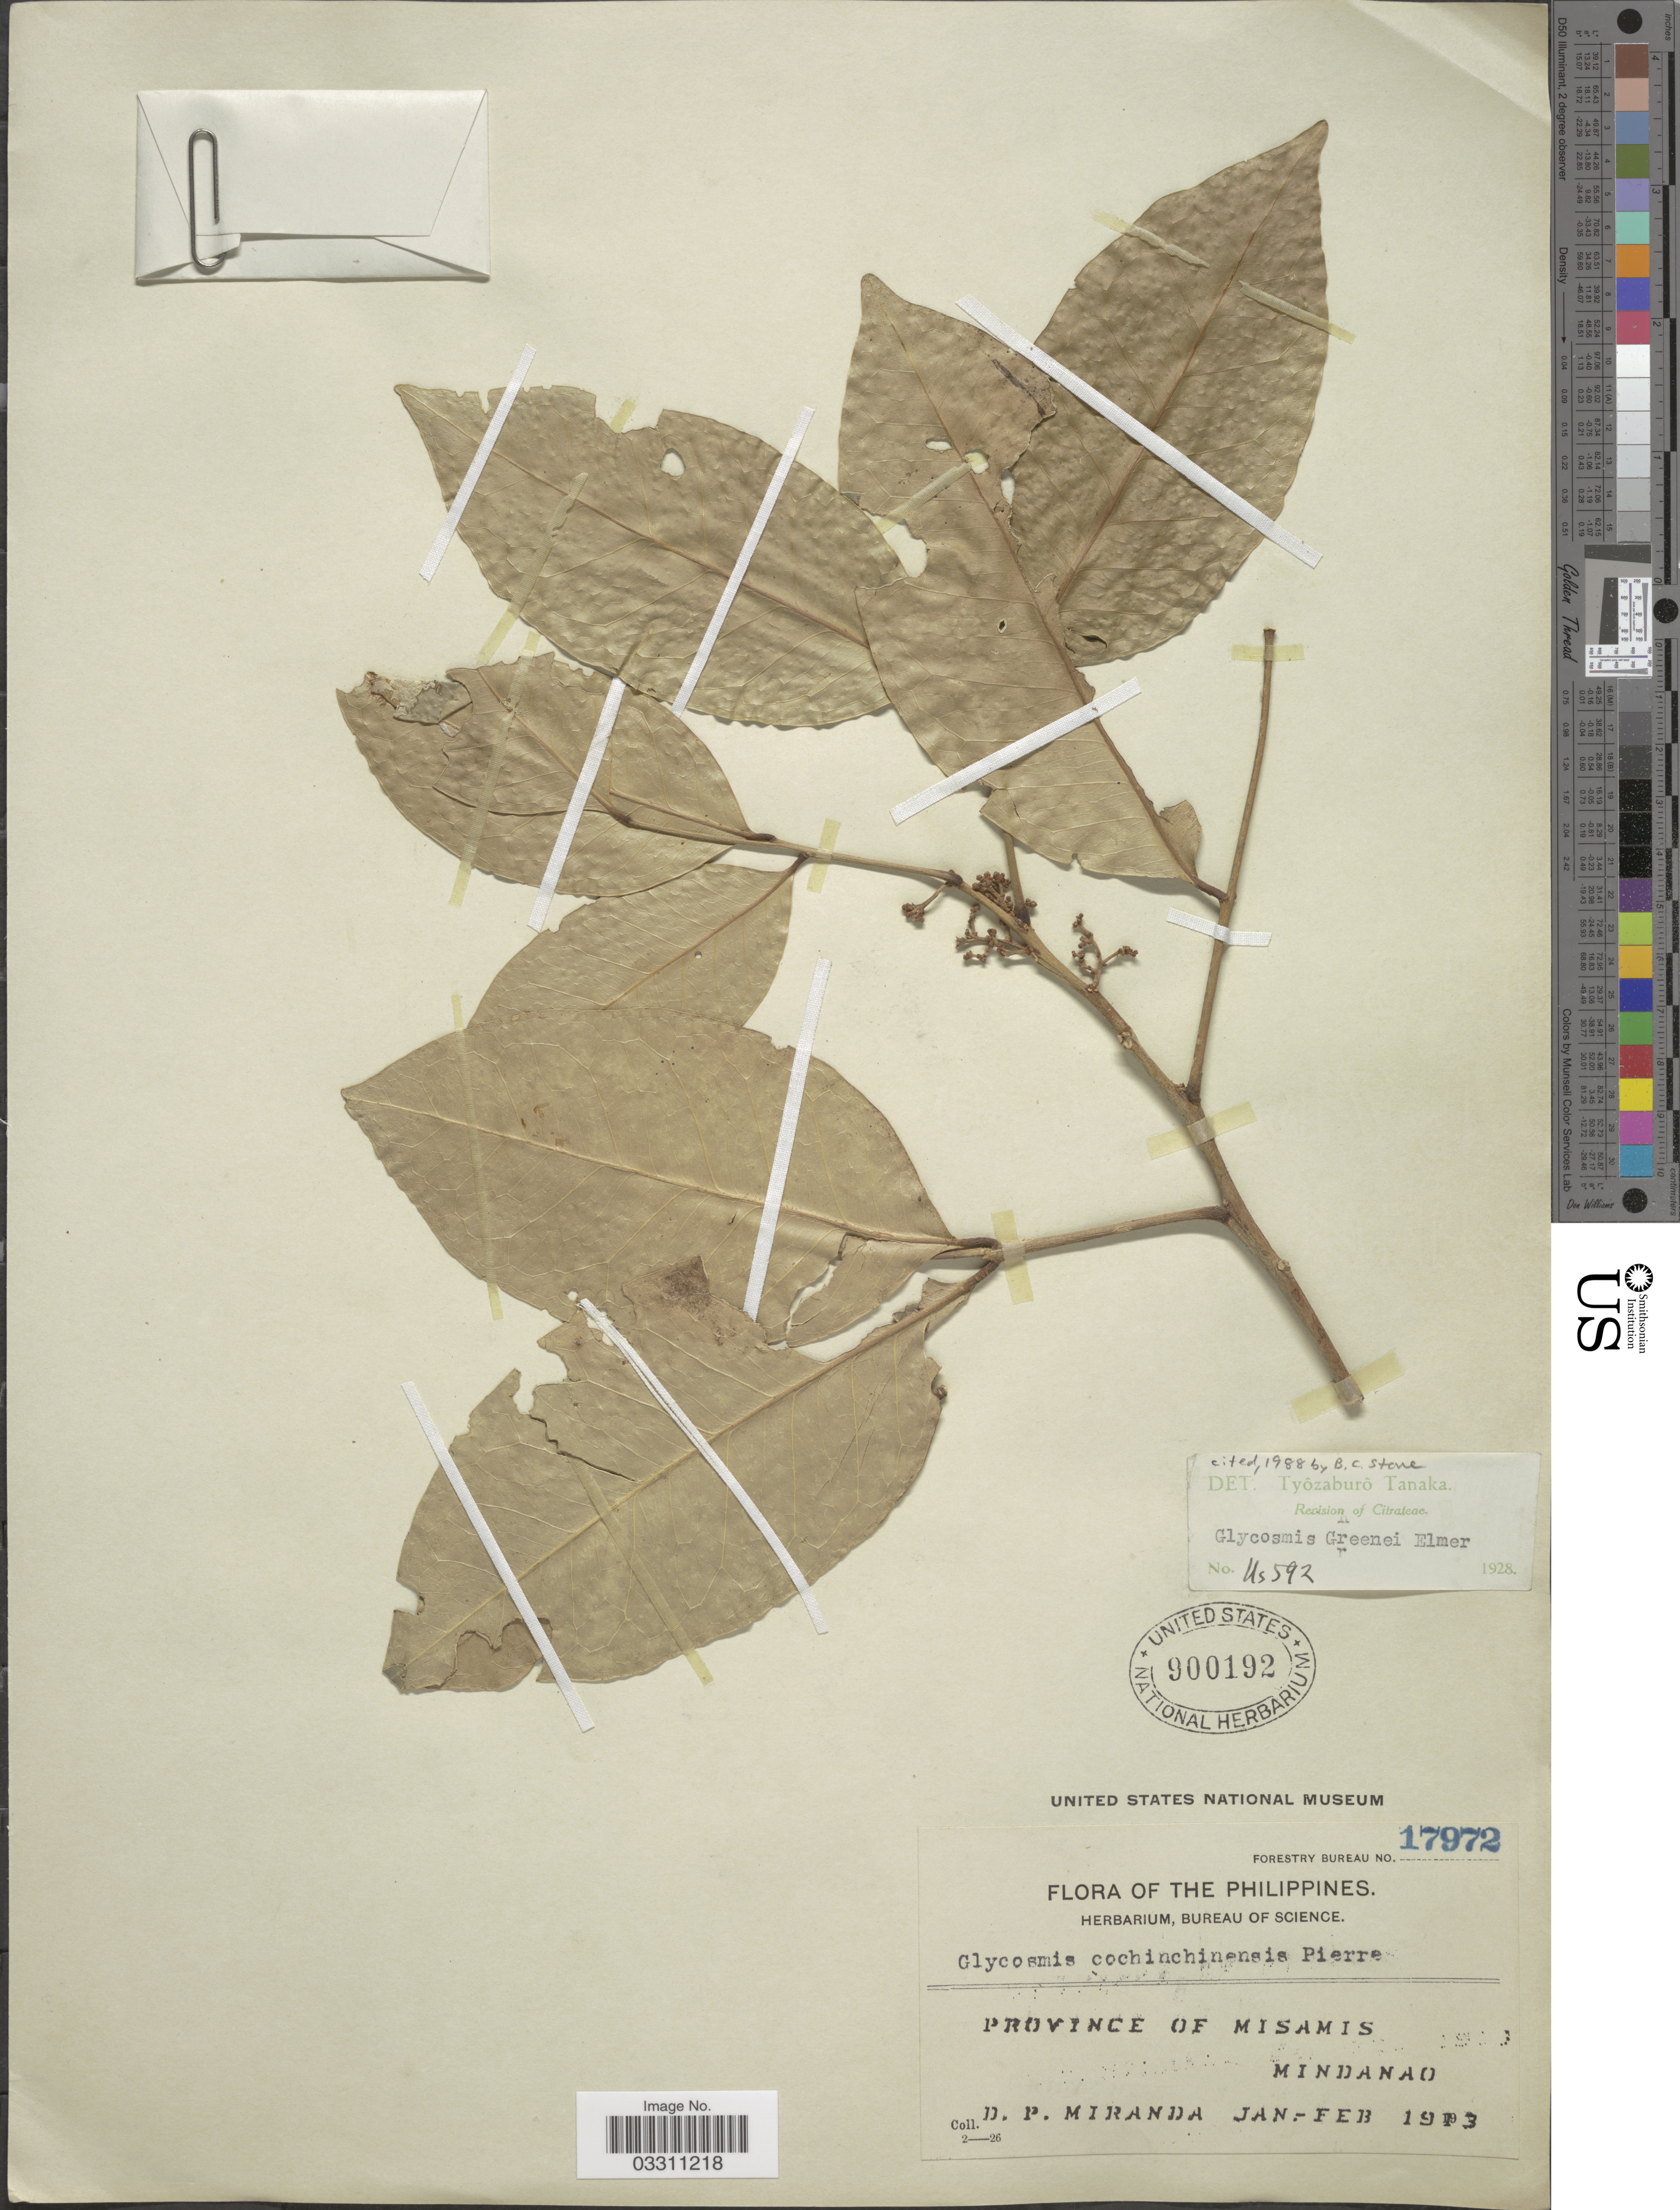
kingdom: Plantae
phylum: Tracheophyta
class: Magnoliopsida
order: Sapindales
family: Rutaceae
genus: Glycosmis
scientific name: Glycosmis greenei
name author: Elmer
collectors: D. P. Miranda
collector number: Forestry Bureau 17972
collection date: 1913-01/1913-02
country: Philippines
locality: Province of Misamis. Mindanao.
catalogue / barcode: US 900192